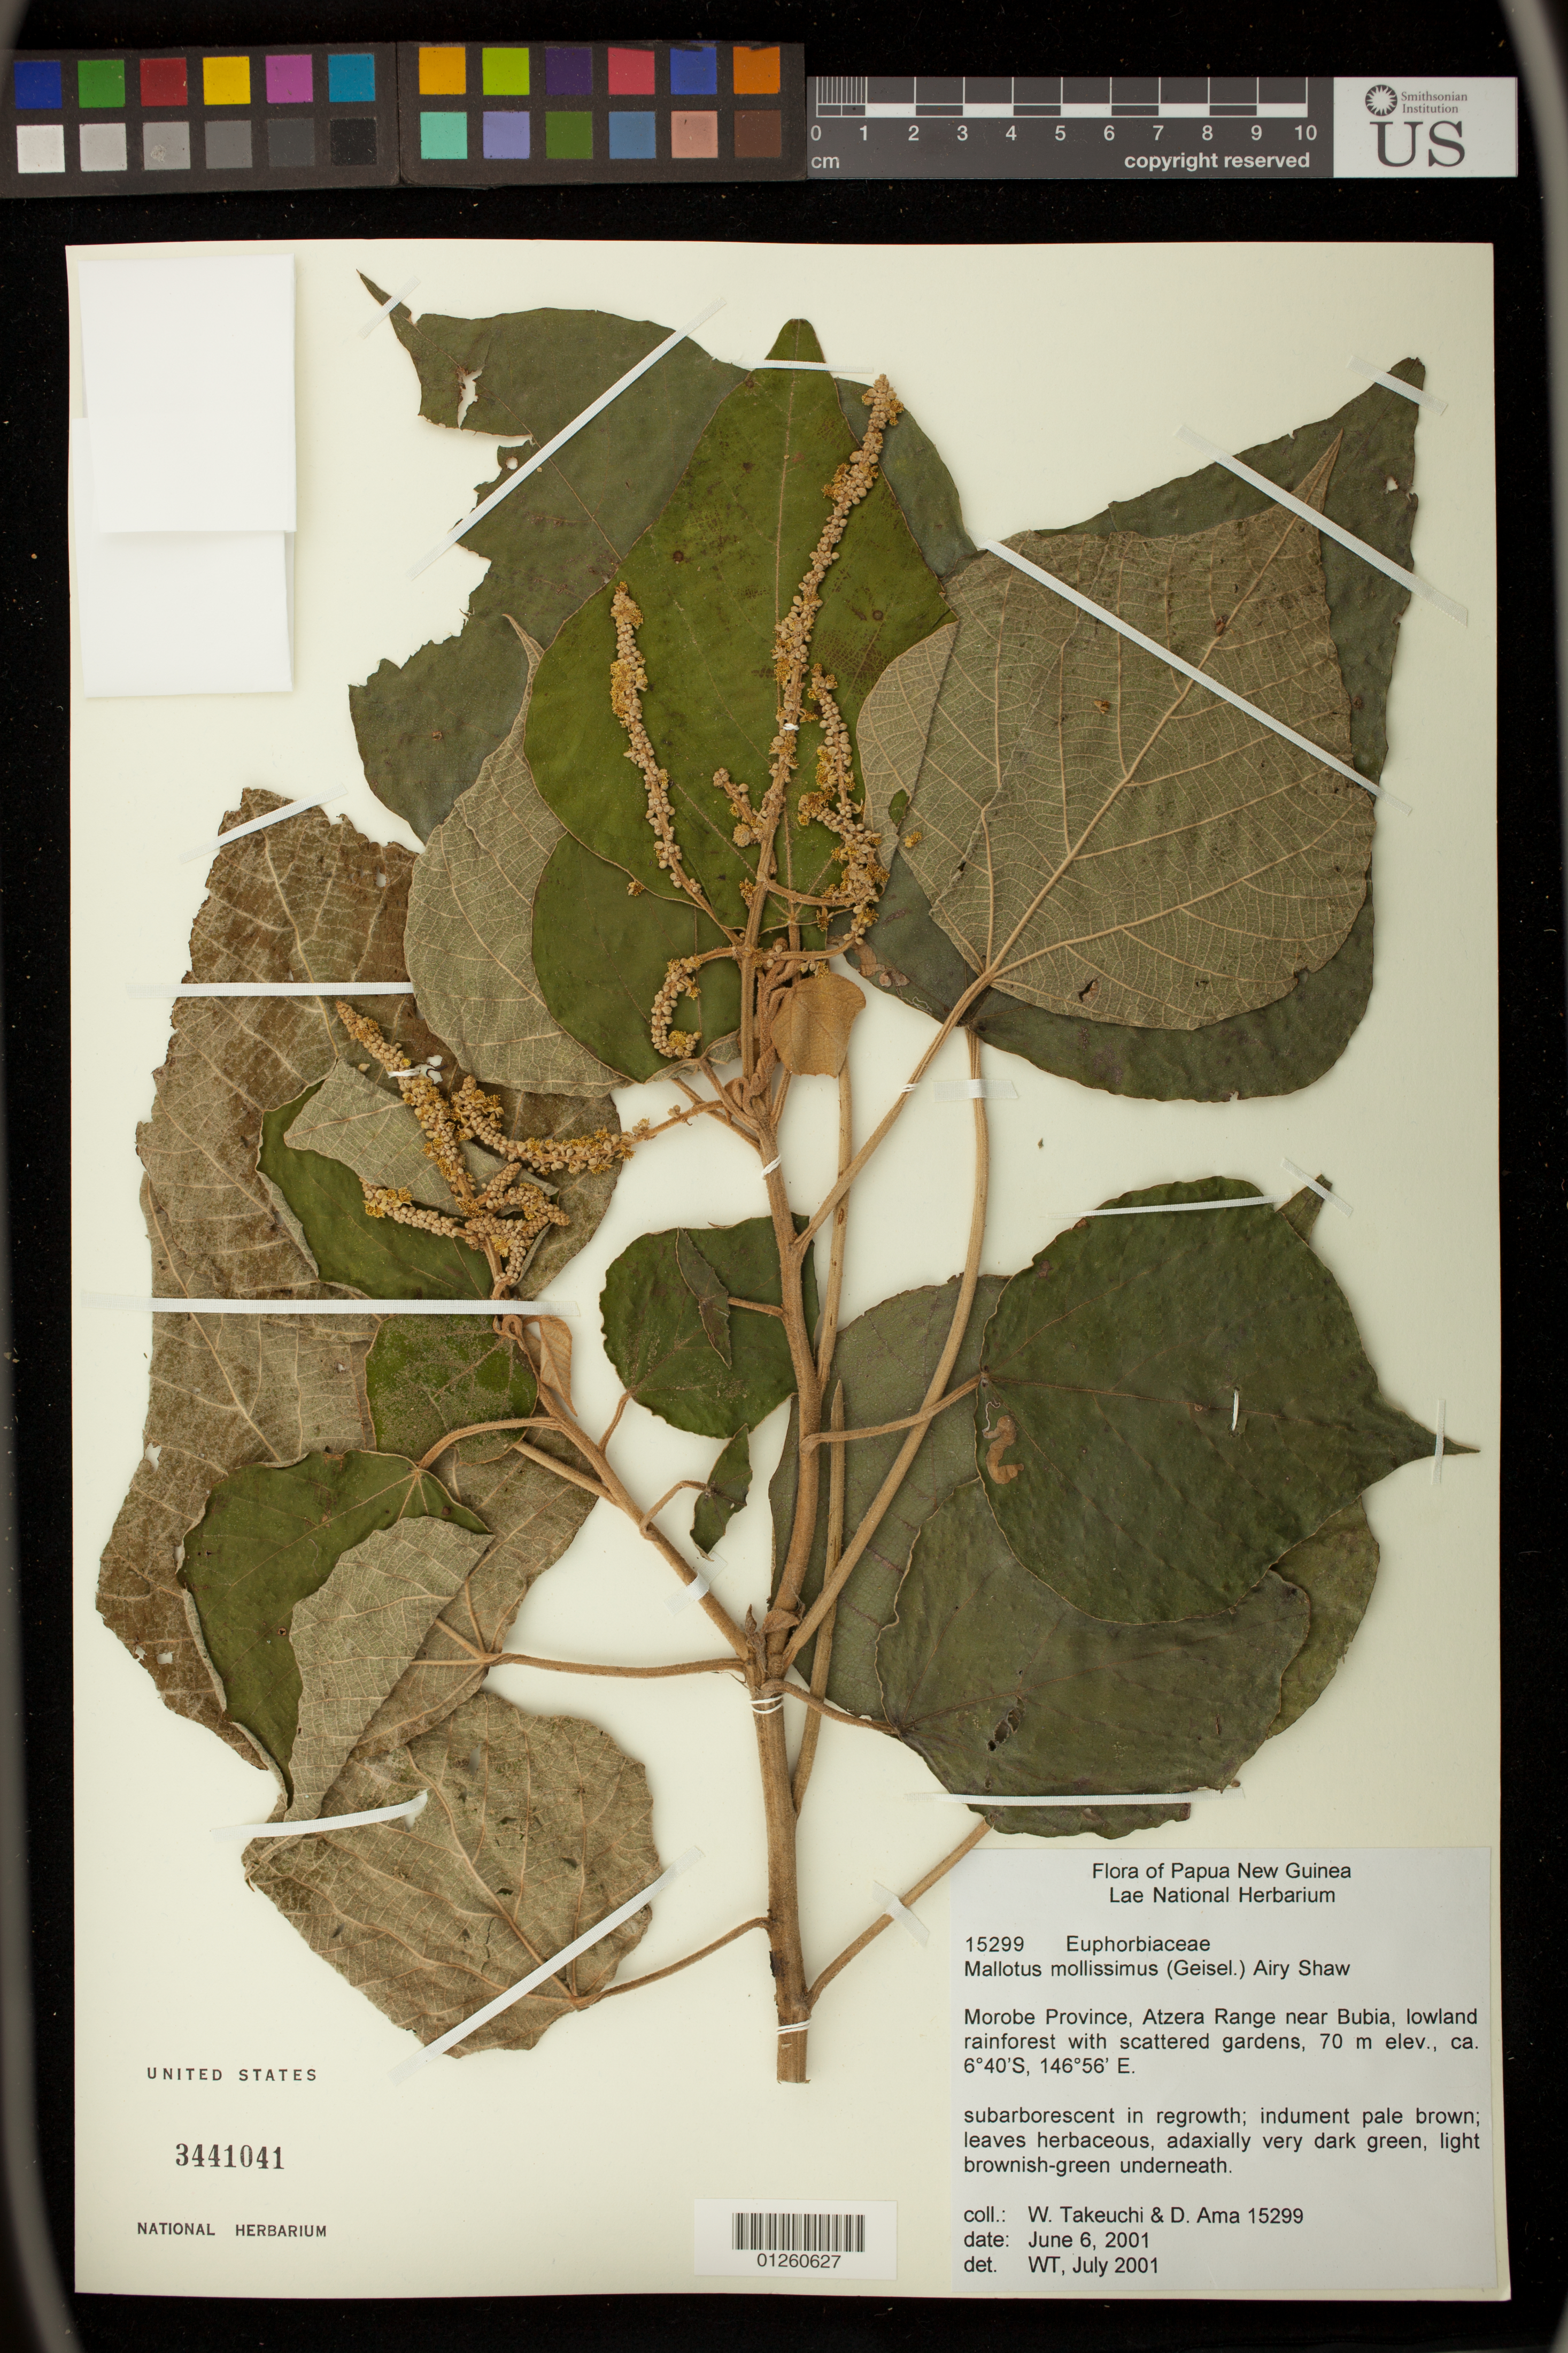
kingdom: Plantae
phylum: Tracheophyta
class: Magnoliopsida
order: Malpighiales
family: Euphorbiaceae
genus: Mallotus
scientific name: Mallotus mollissimus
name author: (Geiseler) Airy Shaw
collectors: W. Takeuchi & D. Ama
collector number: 15299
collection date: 2001-06-06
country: Papua New Guinea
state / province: Morobe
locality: Atzera Range near Bubia, lowland rainforest with scattered gardens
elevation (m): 70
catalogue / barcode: US 3441041